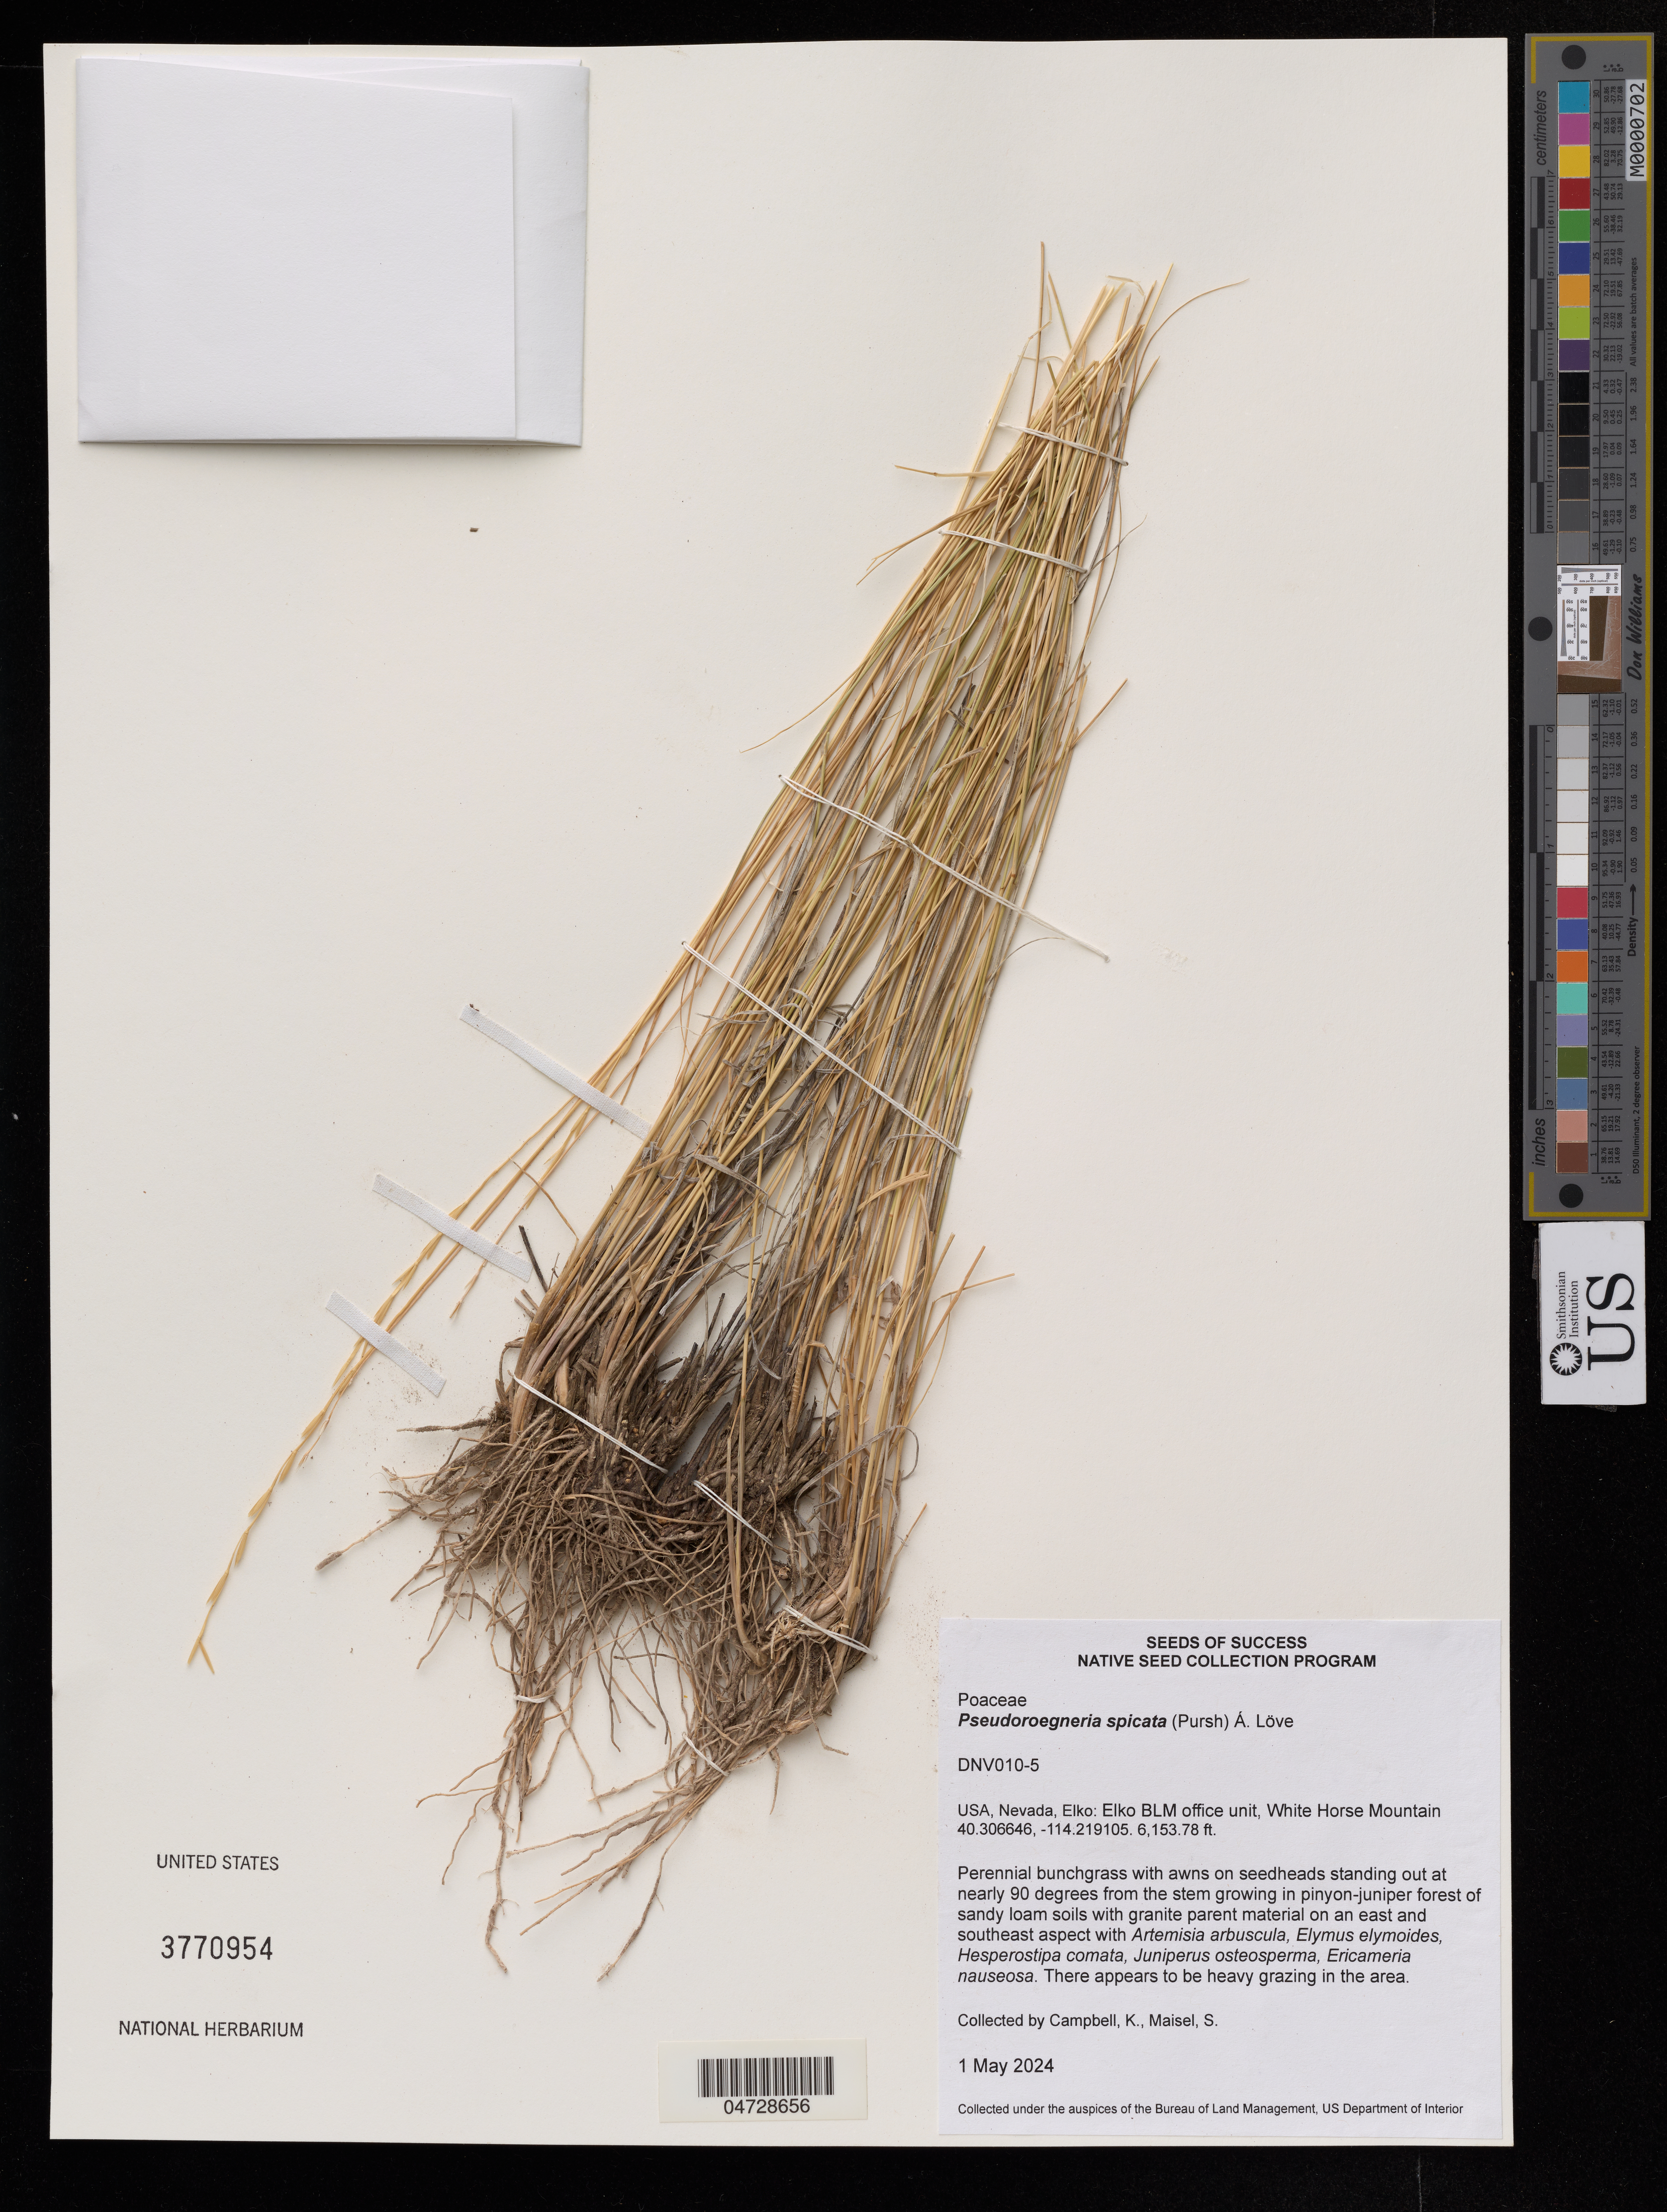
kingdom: Plantae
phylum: Tracheophyta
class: Liliopsida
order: Poales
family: Poaceae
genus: Pseudoroegneria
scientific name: Pseudoroegneria spicata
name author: (Pursh) Á. Löve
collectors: K. Campbell & S. Maisel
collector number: DNV010-5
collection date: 2024-05-01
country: United States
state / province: Nevada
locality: Elko: Elko BLM office unit, White Horse Mountain.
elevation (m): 1875.67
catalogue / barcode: US 3770954